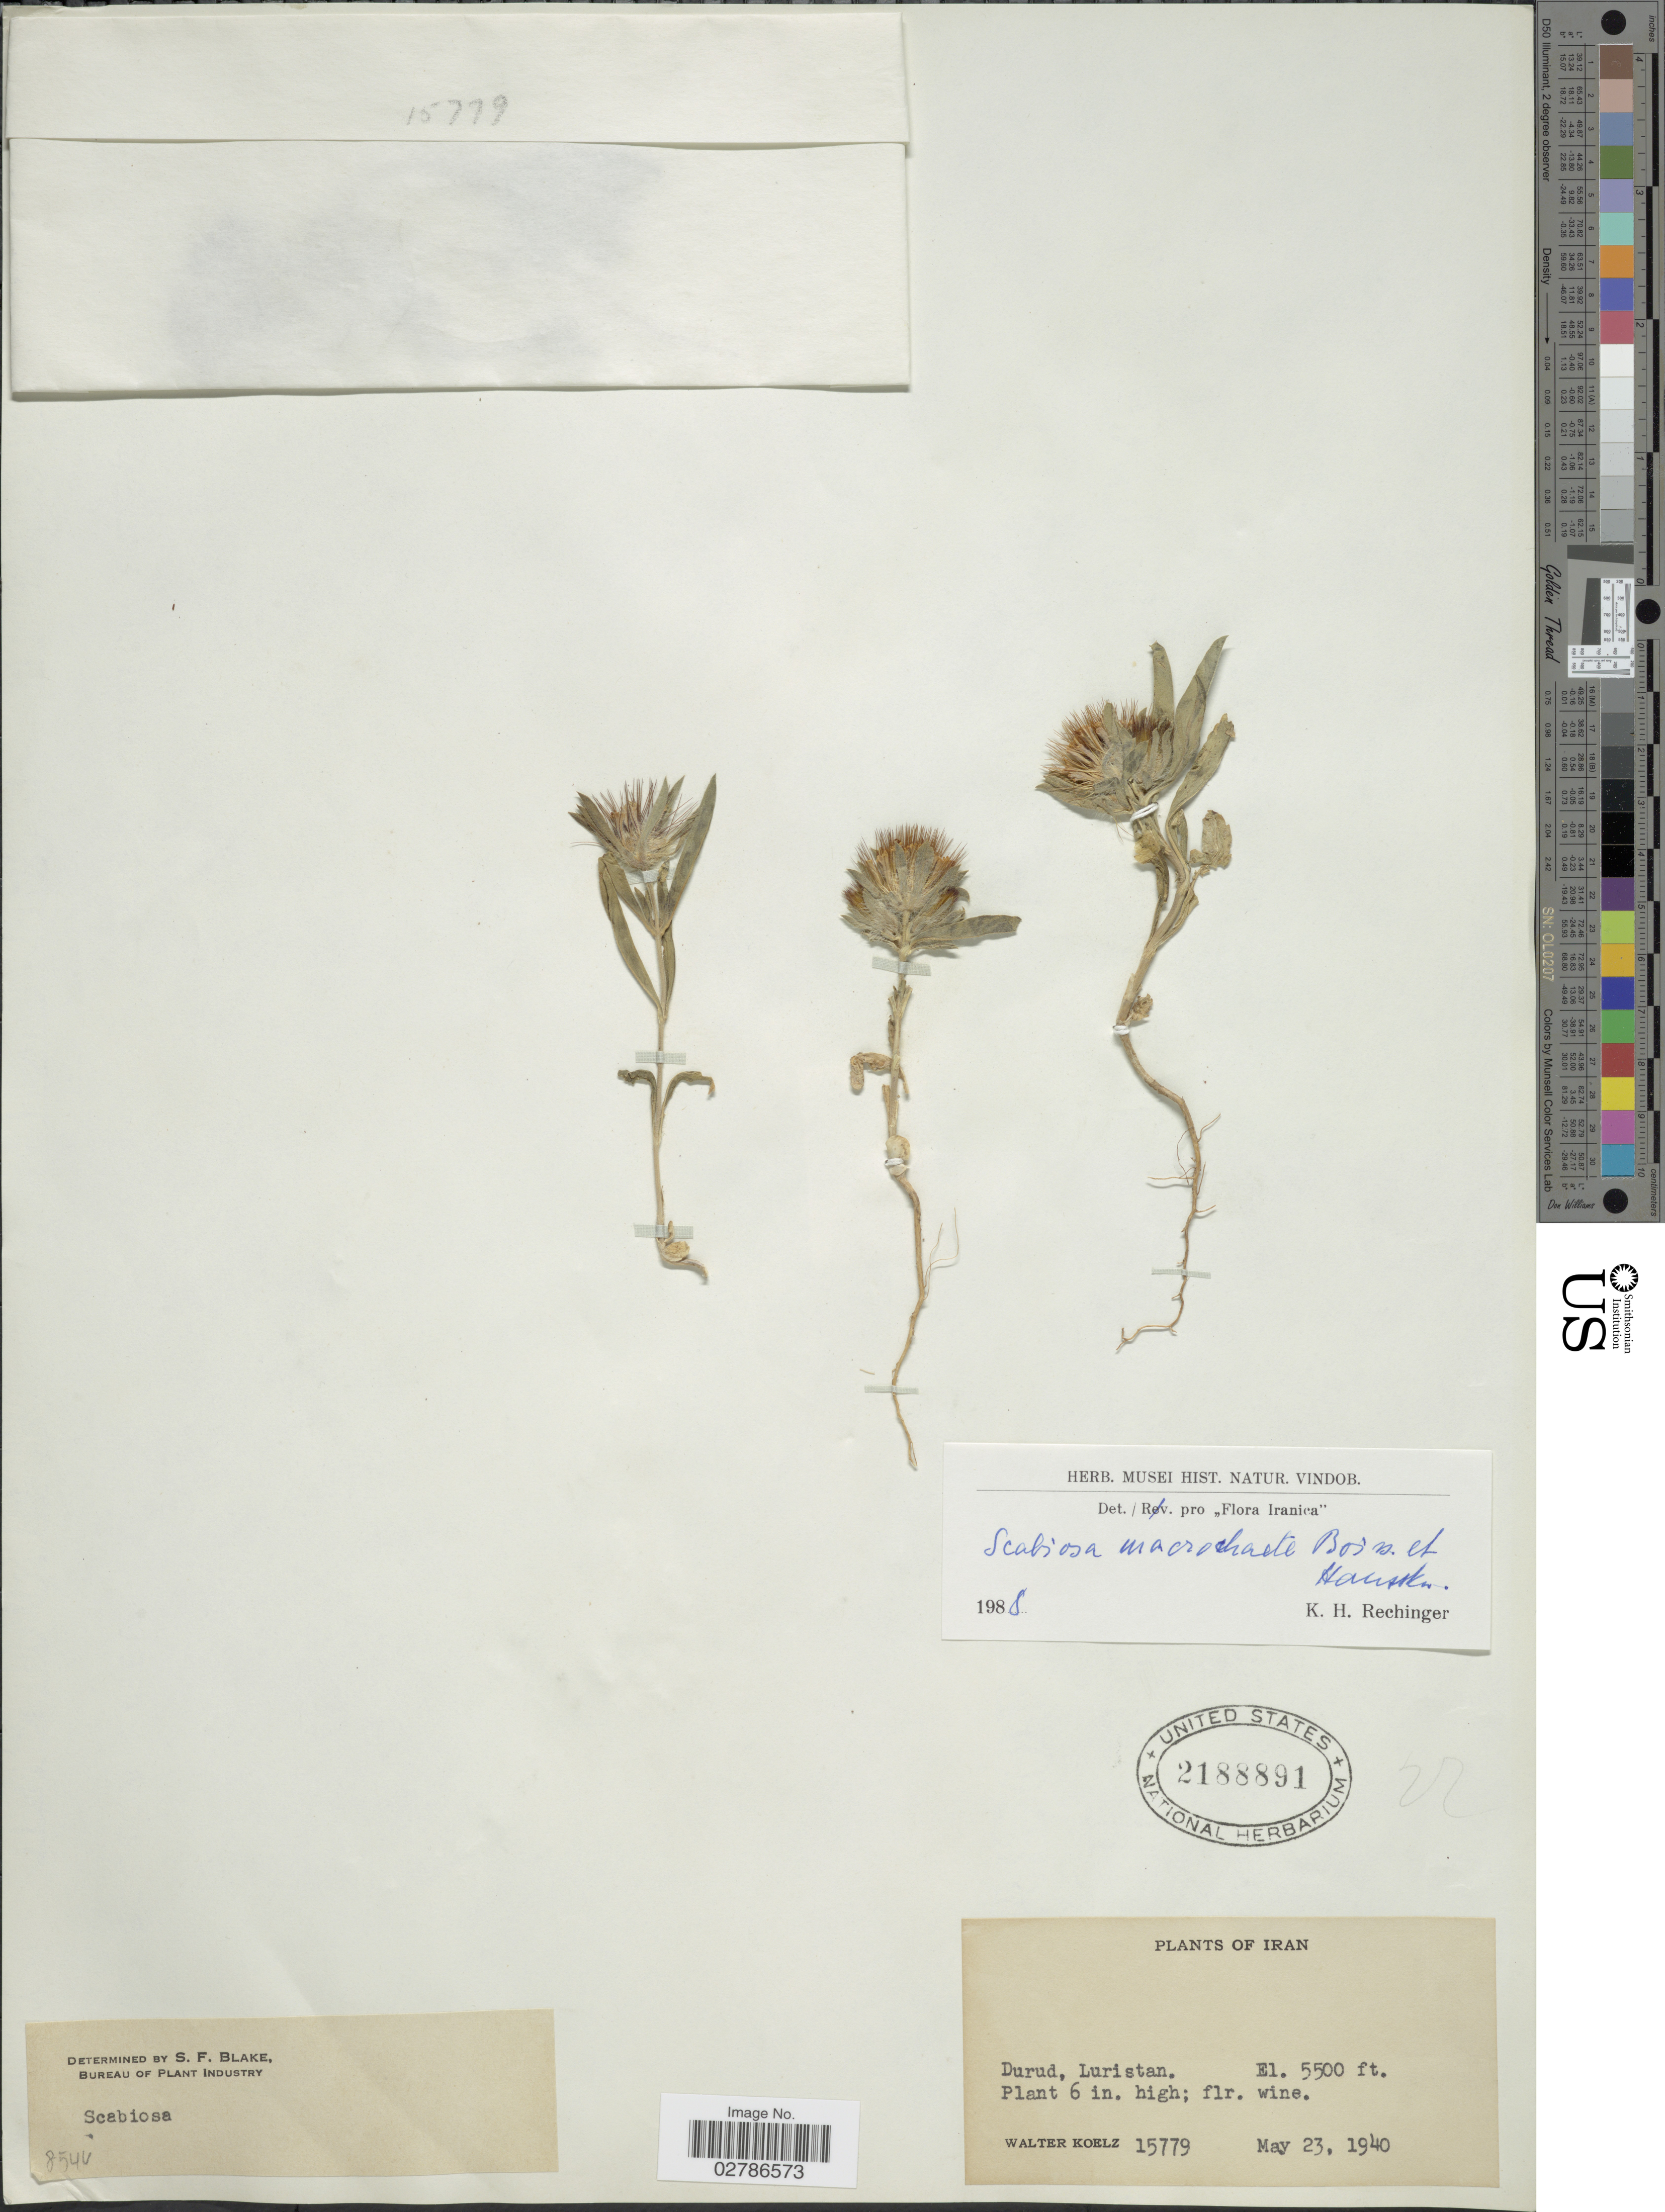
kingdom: Plantae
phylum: Tracheophyta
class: Magnoliopsida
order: Dipsacales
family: Caprifoliaceae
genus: Scabiosa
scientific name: Scabiosa macrochaeta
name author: Boiss. & Hausskn.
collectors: W. N. Koelz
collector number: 15779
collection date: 1940-05-23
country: Iran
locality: Durud, Luristan.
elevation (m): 1676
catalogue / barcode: US 2188891